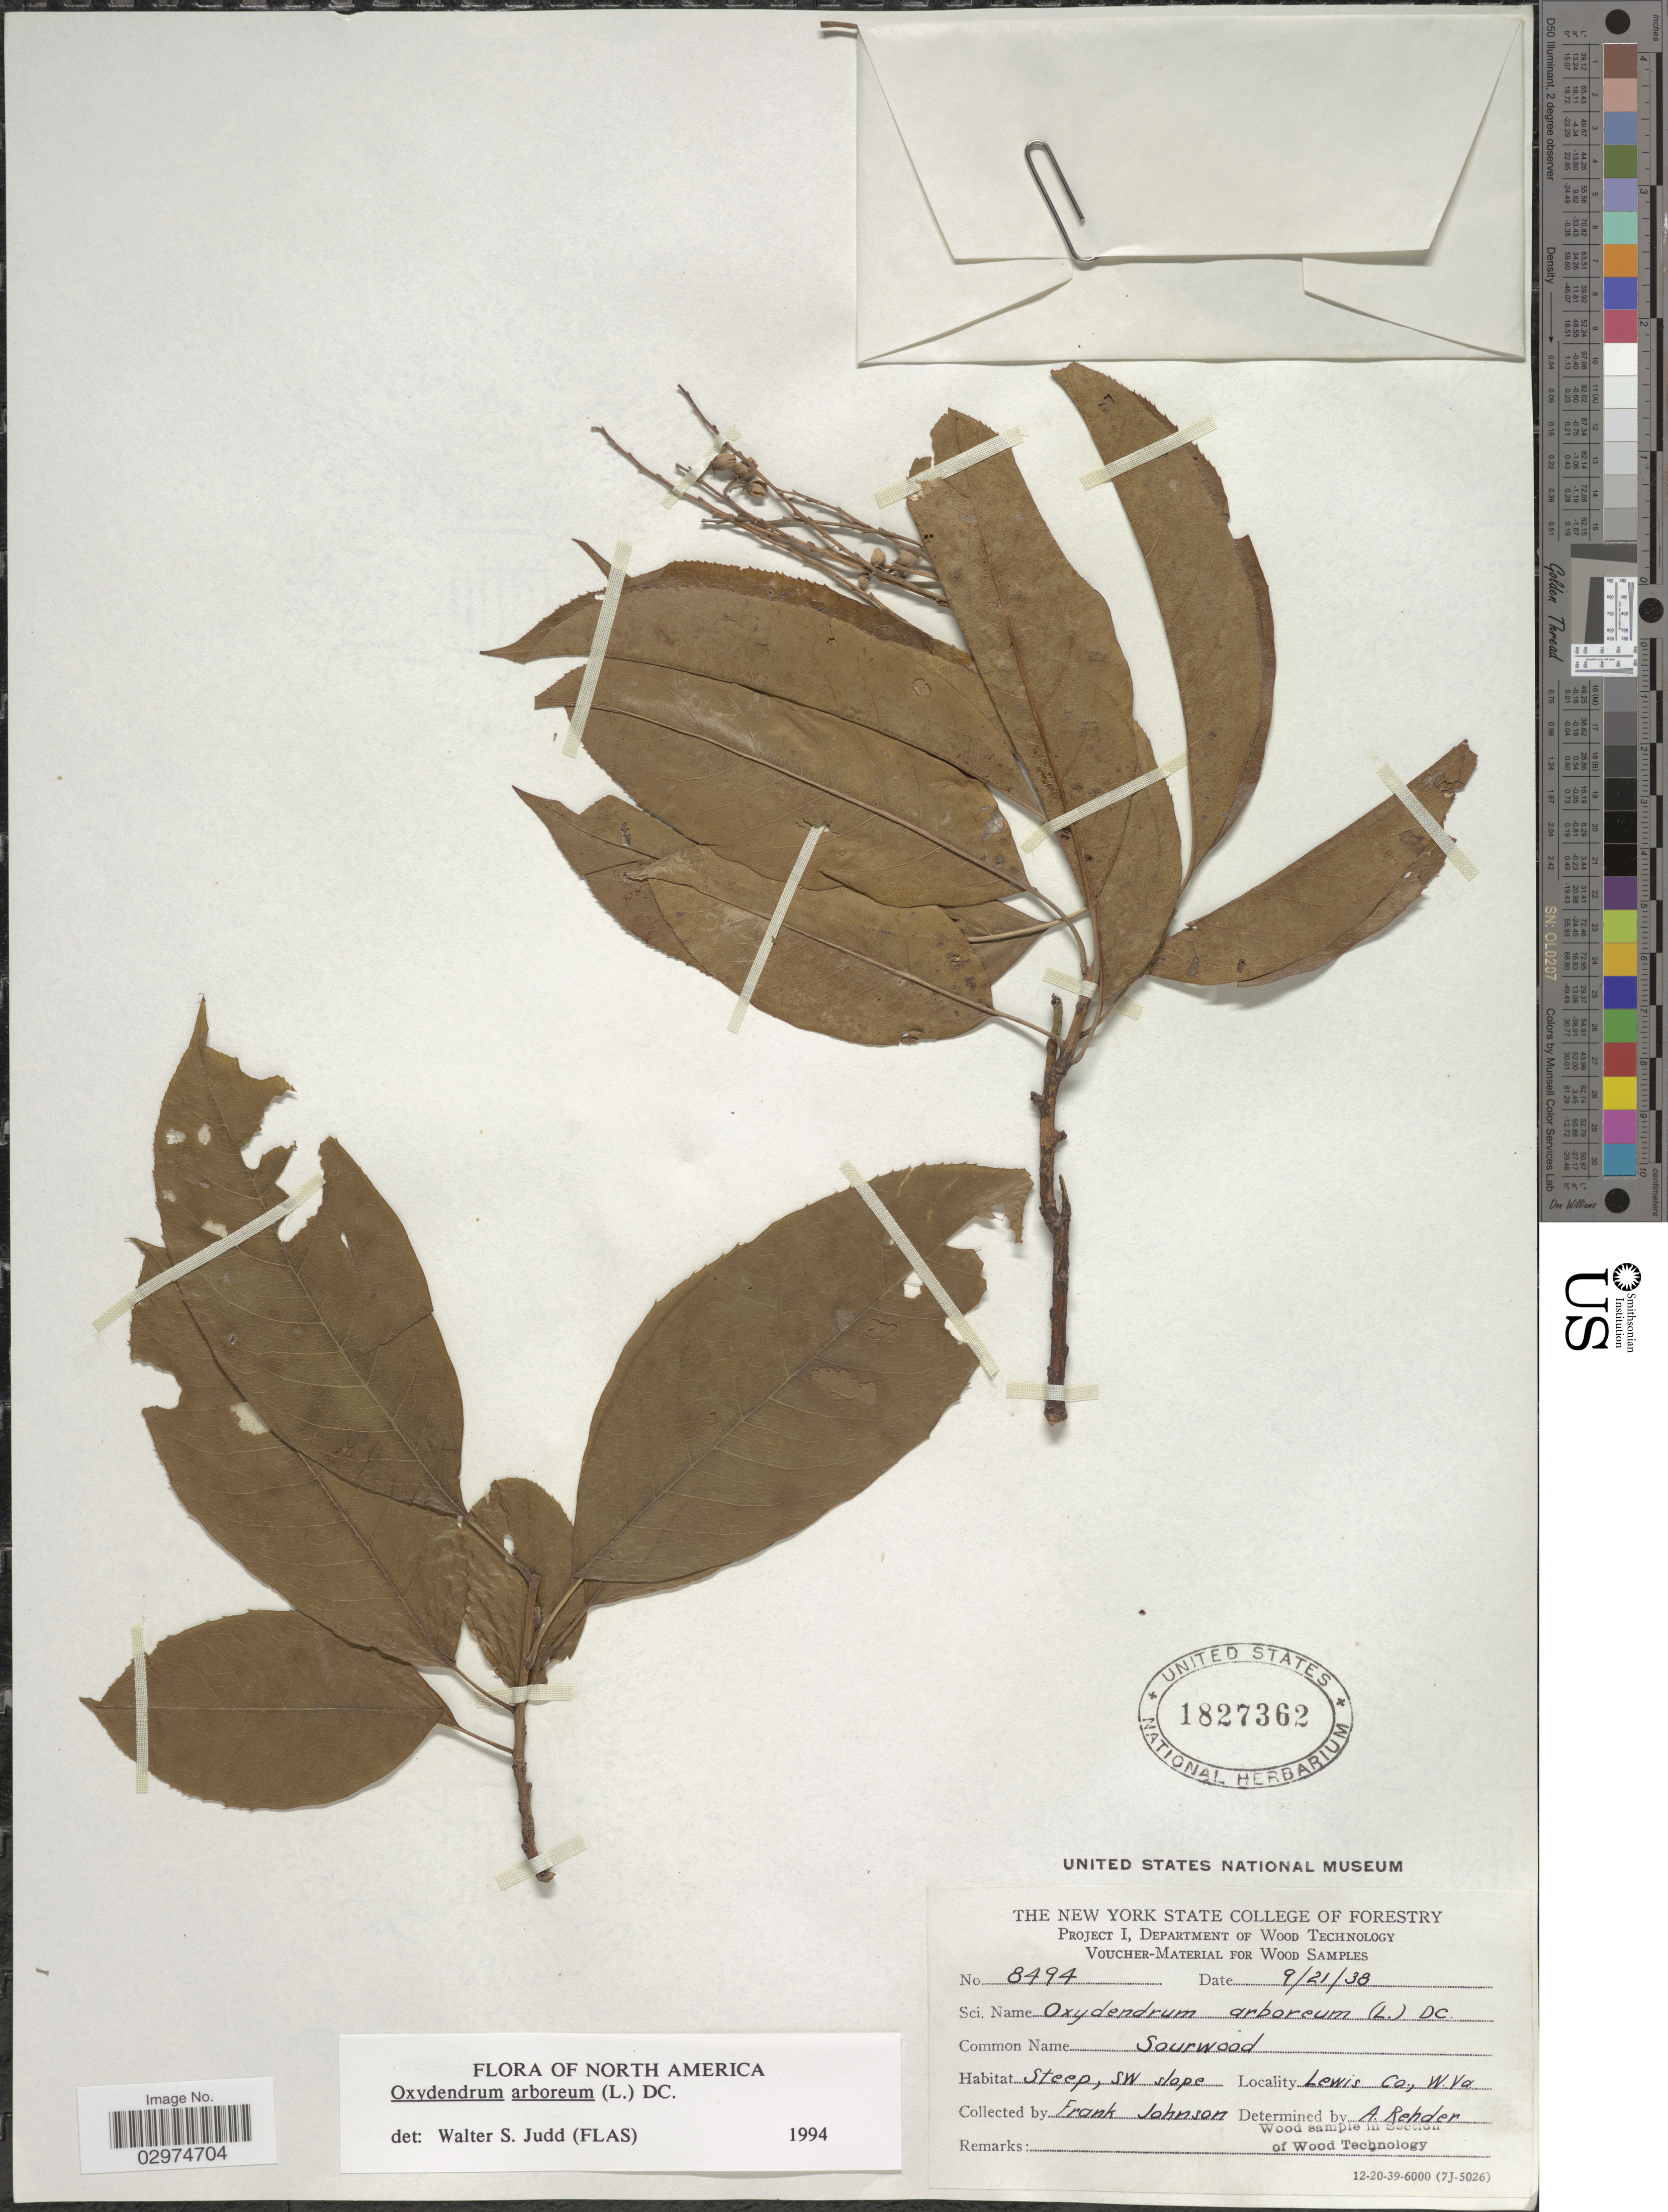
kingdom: Plantae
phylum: Tracheophyta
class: Magnoliopsida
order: Ericales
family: Ericaceae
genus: Oxydendrum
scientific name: Oxydendrum arboreum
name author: (L.) DC.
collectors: F. Johnson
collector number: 8494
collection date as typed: Transcribed d/m/y: 21/9/38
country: United States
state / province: West Virginia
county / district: Lewis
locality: Steep, SW slope, Lewis Co.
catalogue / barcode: US 1827362